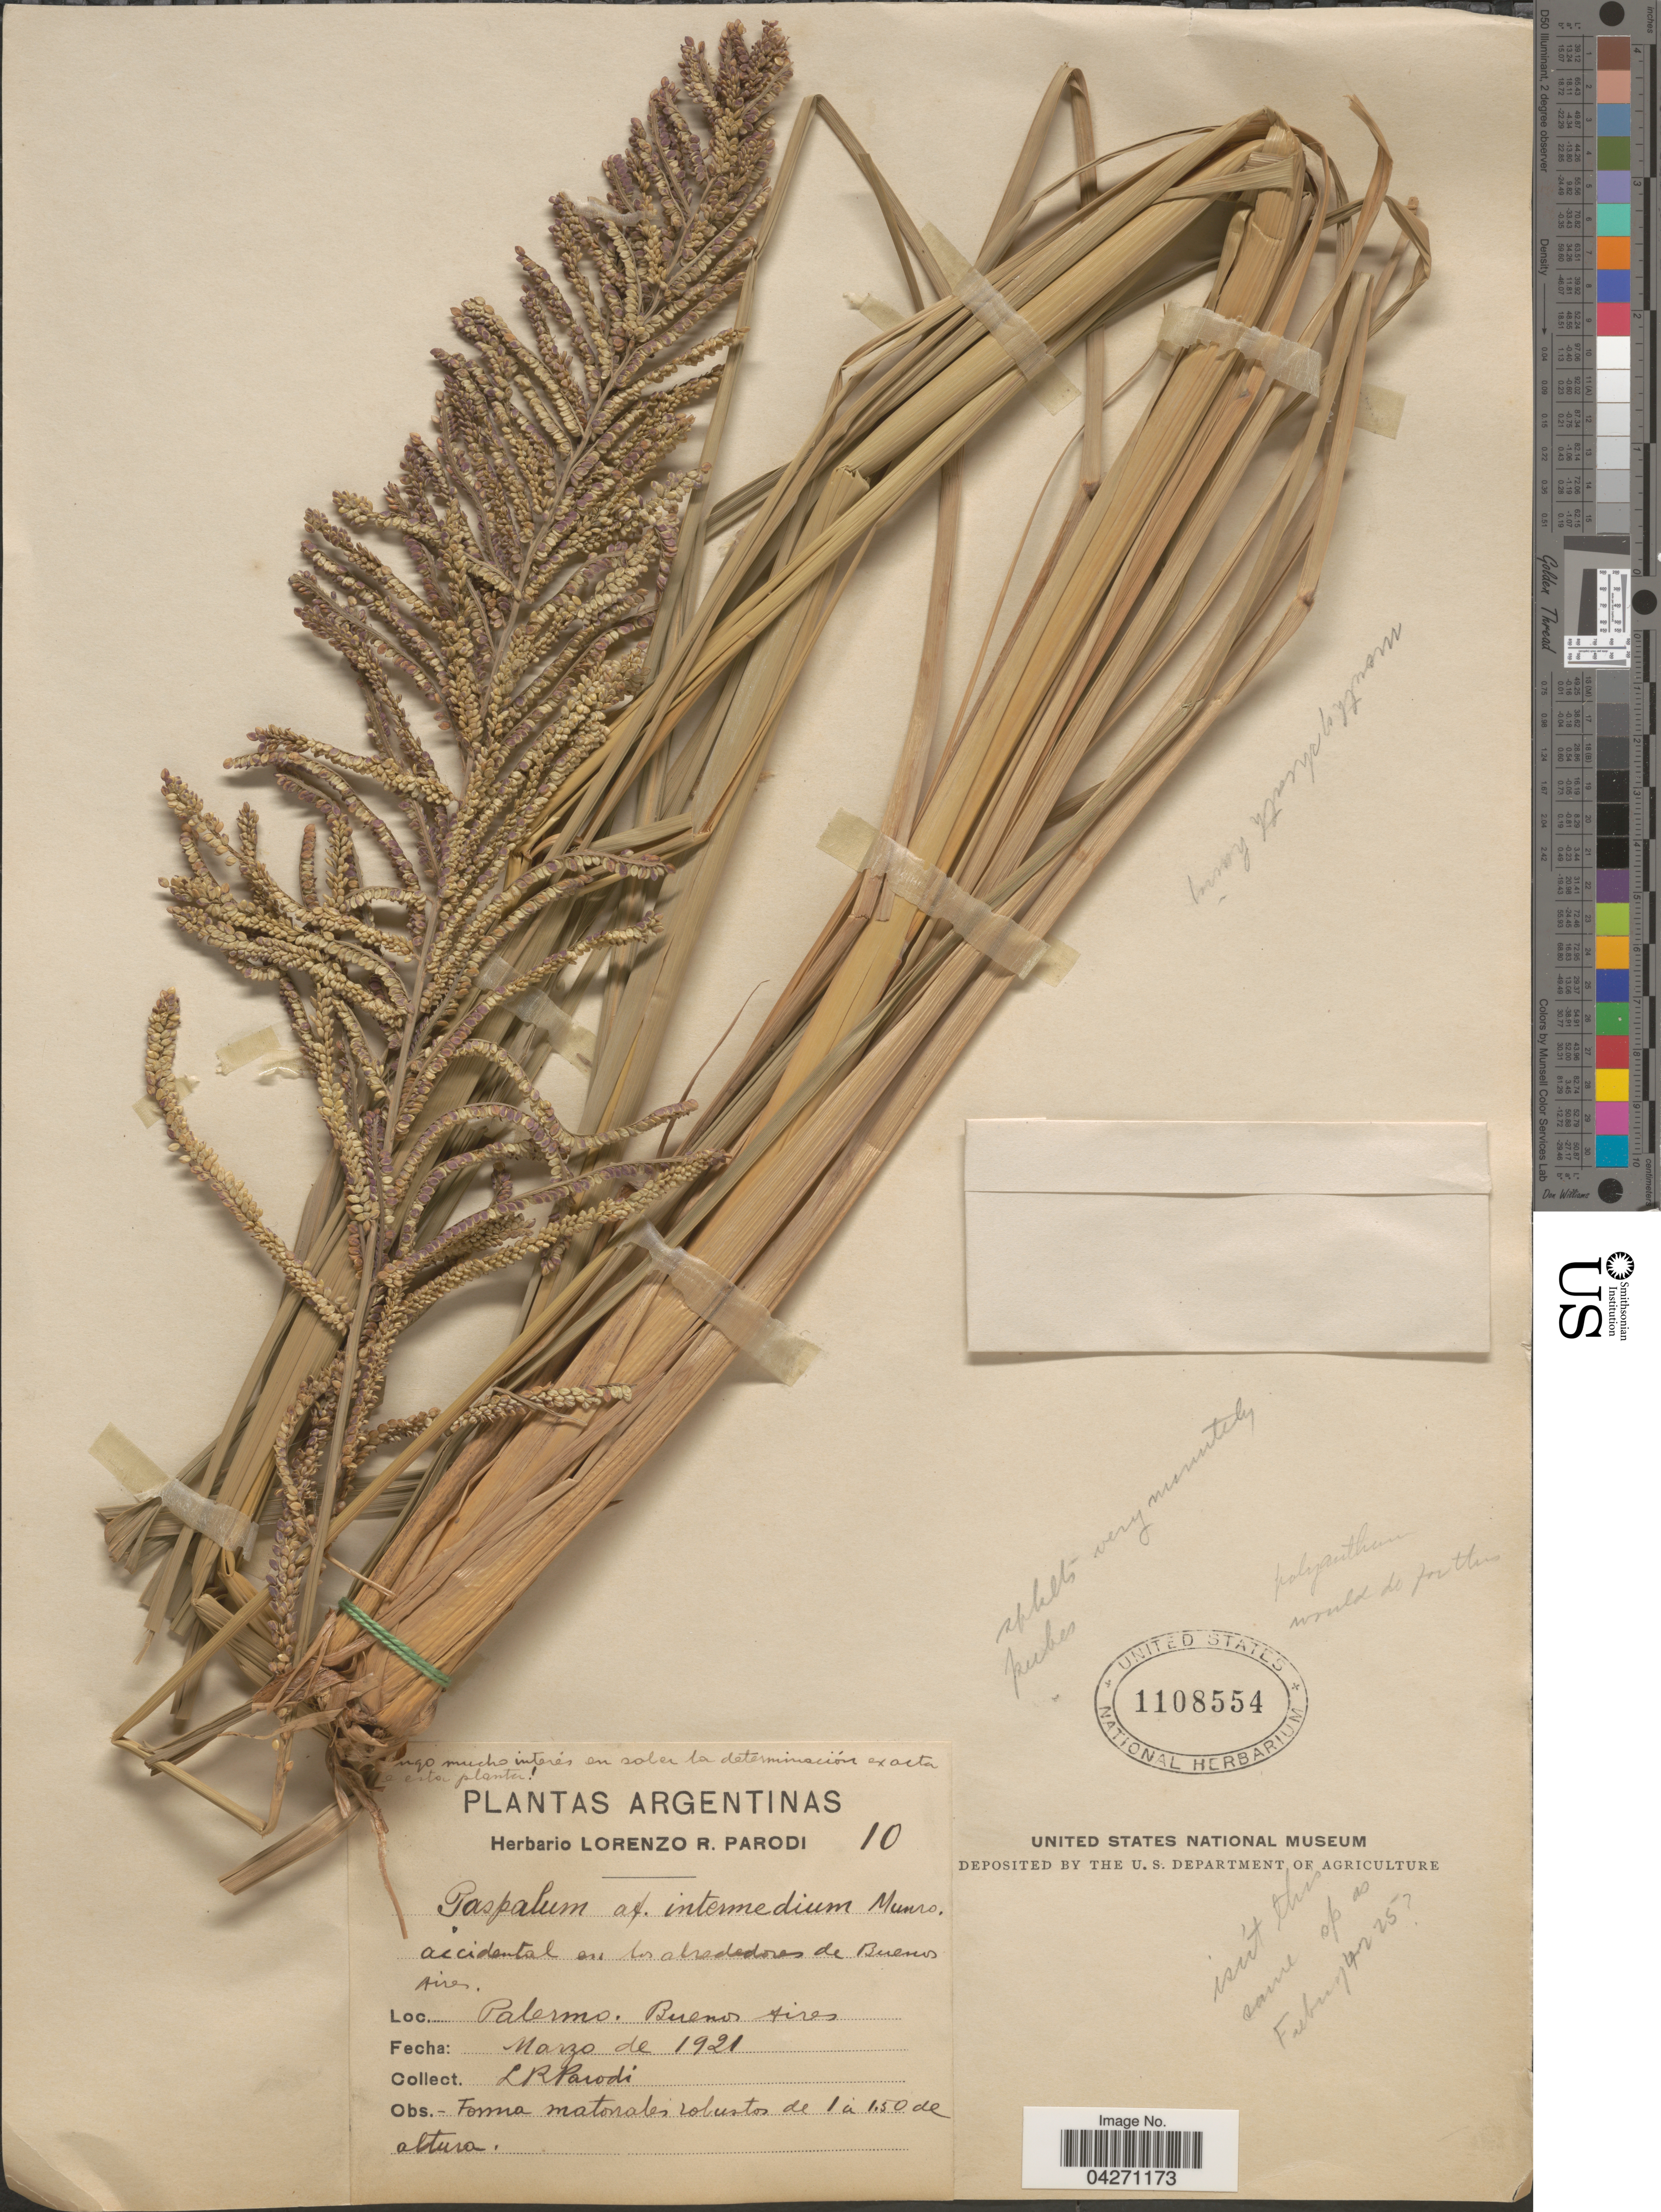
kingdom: Plantae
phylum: Tracheophyta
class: Liliopsida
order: Poales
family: Poaceae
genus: Paspalum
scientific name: Paspalum intermedium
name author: Munro ex Morong & Britton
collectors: L. R. Parodi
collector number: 10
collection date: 1921-03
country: Argentina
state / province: Buenos Aires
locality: Palermo.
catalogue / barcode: US 1108554